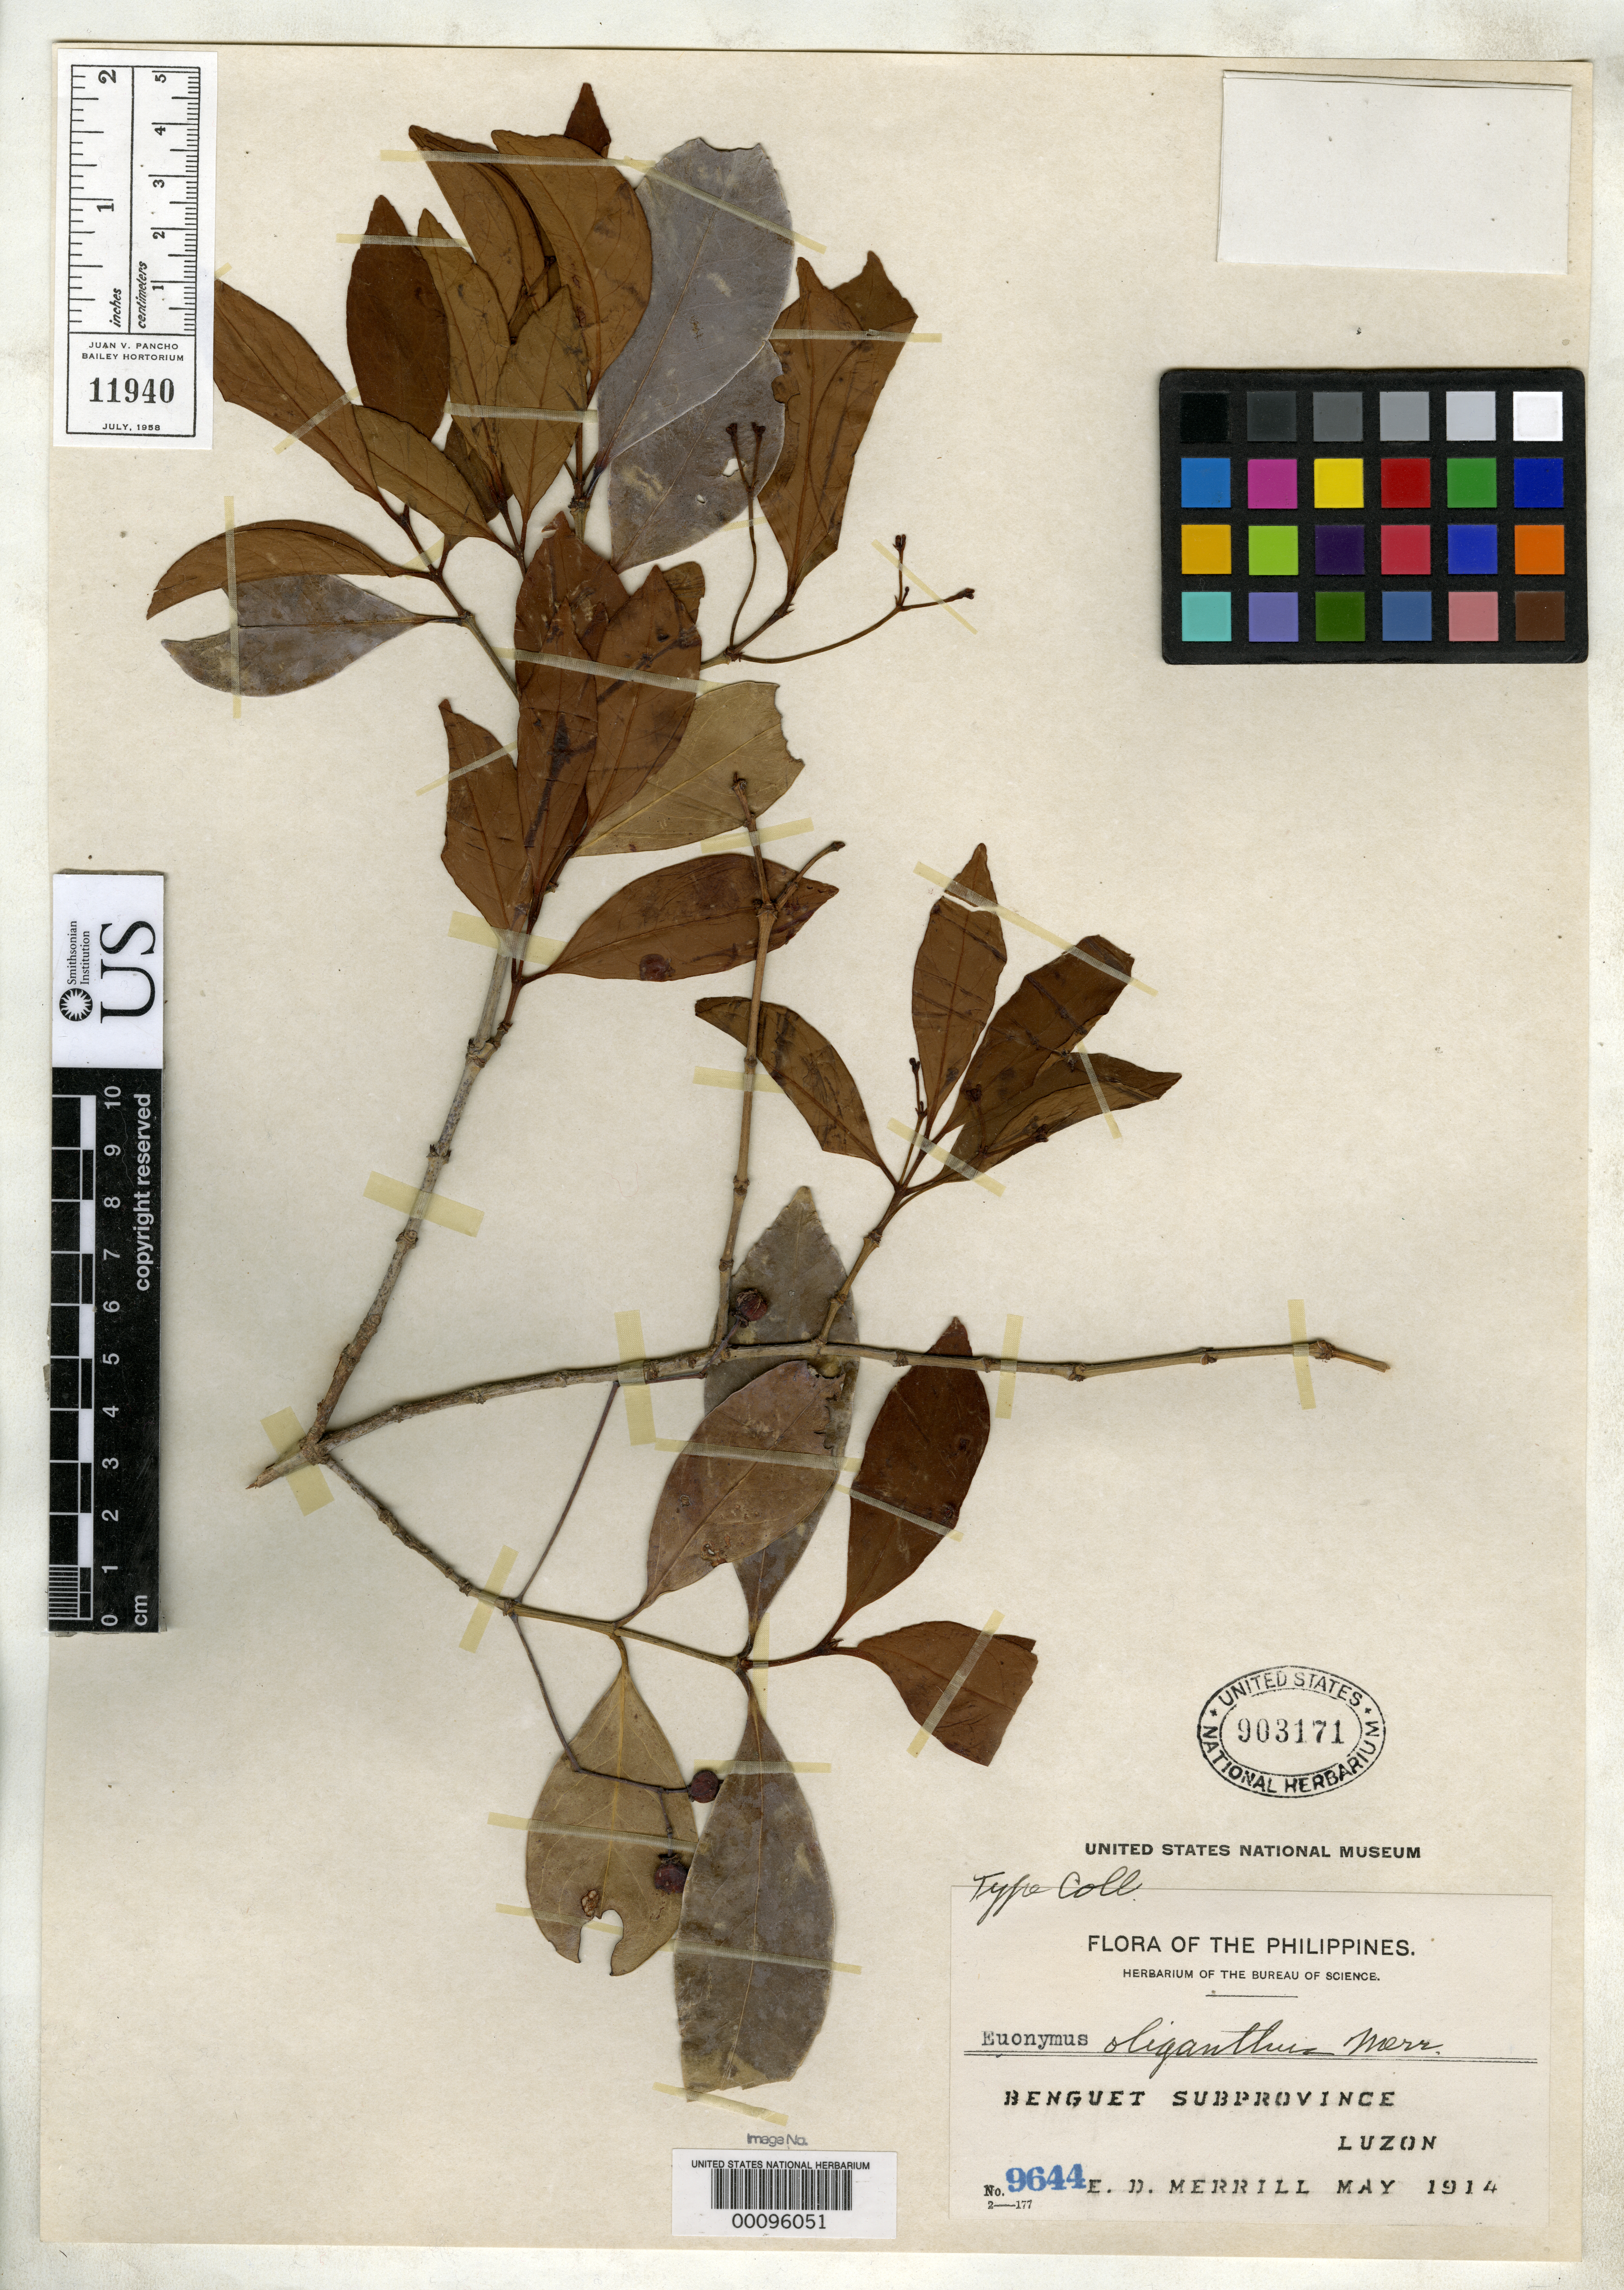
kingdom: Plantae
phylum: Tracheophyta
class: Magnoliopsida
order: Celastrales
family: Celastraceae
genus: Euonymus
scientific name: Euonymus oliganthus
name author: Merr.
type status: Isotype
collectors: E. D. Merrill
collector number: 9644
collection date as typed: May 1914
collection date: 1914-05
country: Philippines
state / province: Cordillera (Administrative Region)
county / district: Benguet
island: Luzon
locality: Baguio.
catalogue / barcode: US 903171